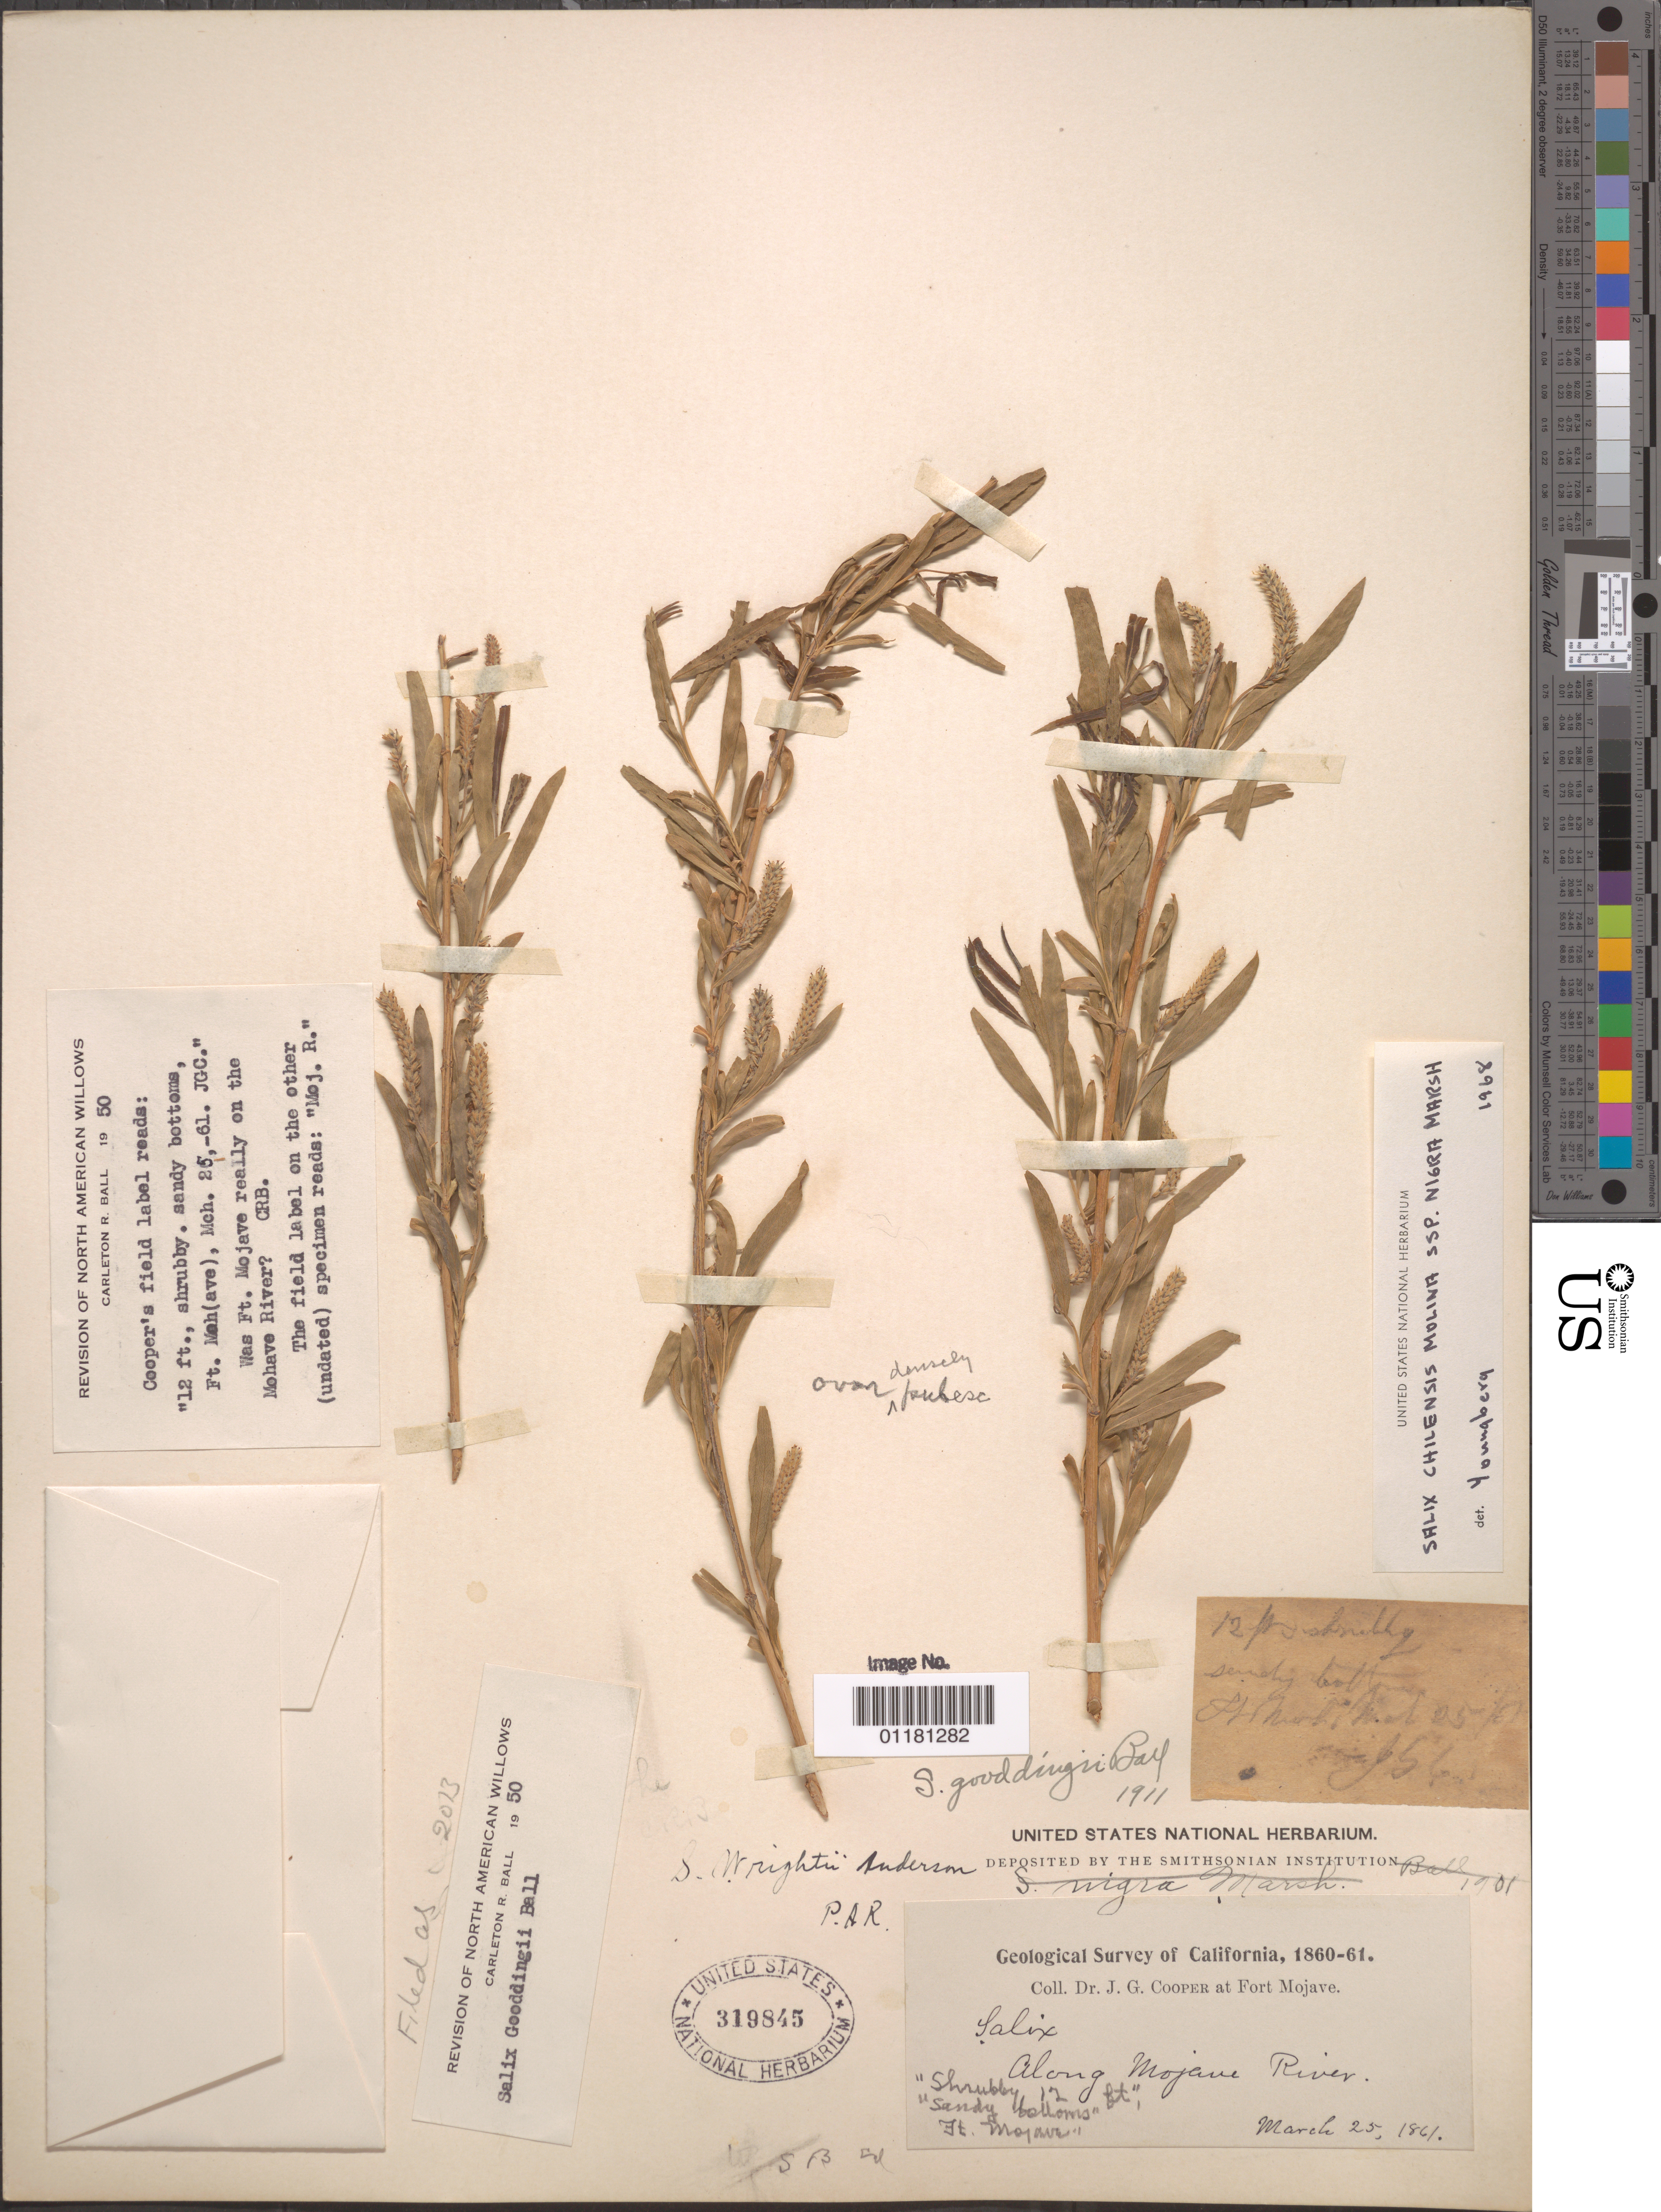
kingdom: Plantae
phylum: Tracheophyta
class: Magnoliopsida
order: Malpighiales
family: Salicaceae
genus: Salix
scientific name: Salix gooddingii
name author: C.R. Ball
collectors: J. G. Cooper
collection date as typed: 25 Mar 1861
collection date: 1861-03-25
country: United States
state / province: California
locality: Along Mojave River.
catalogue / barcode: US 319845